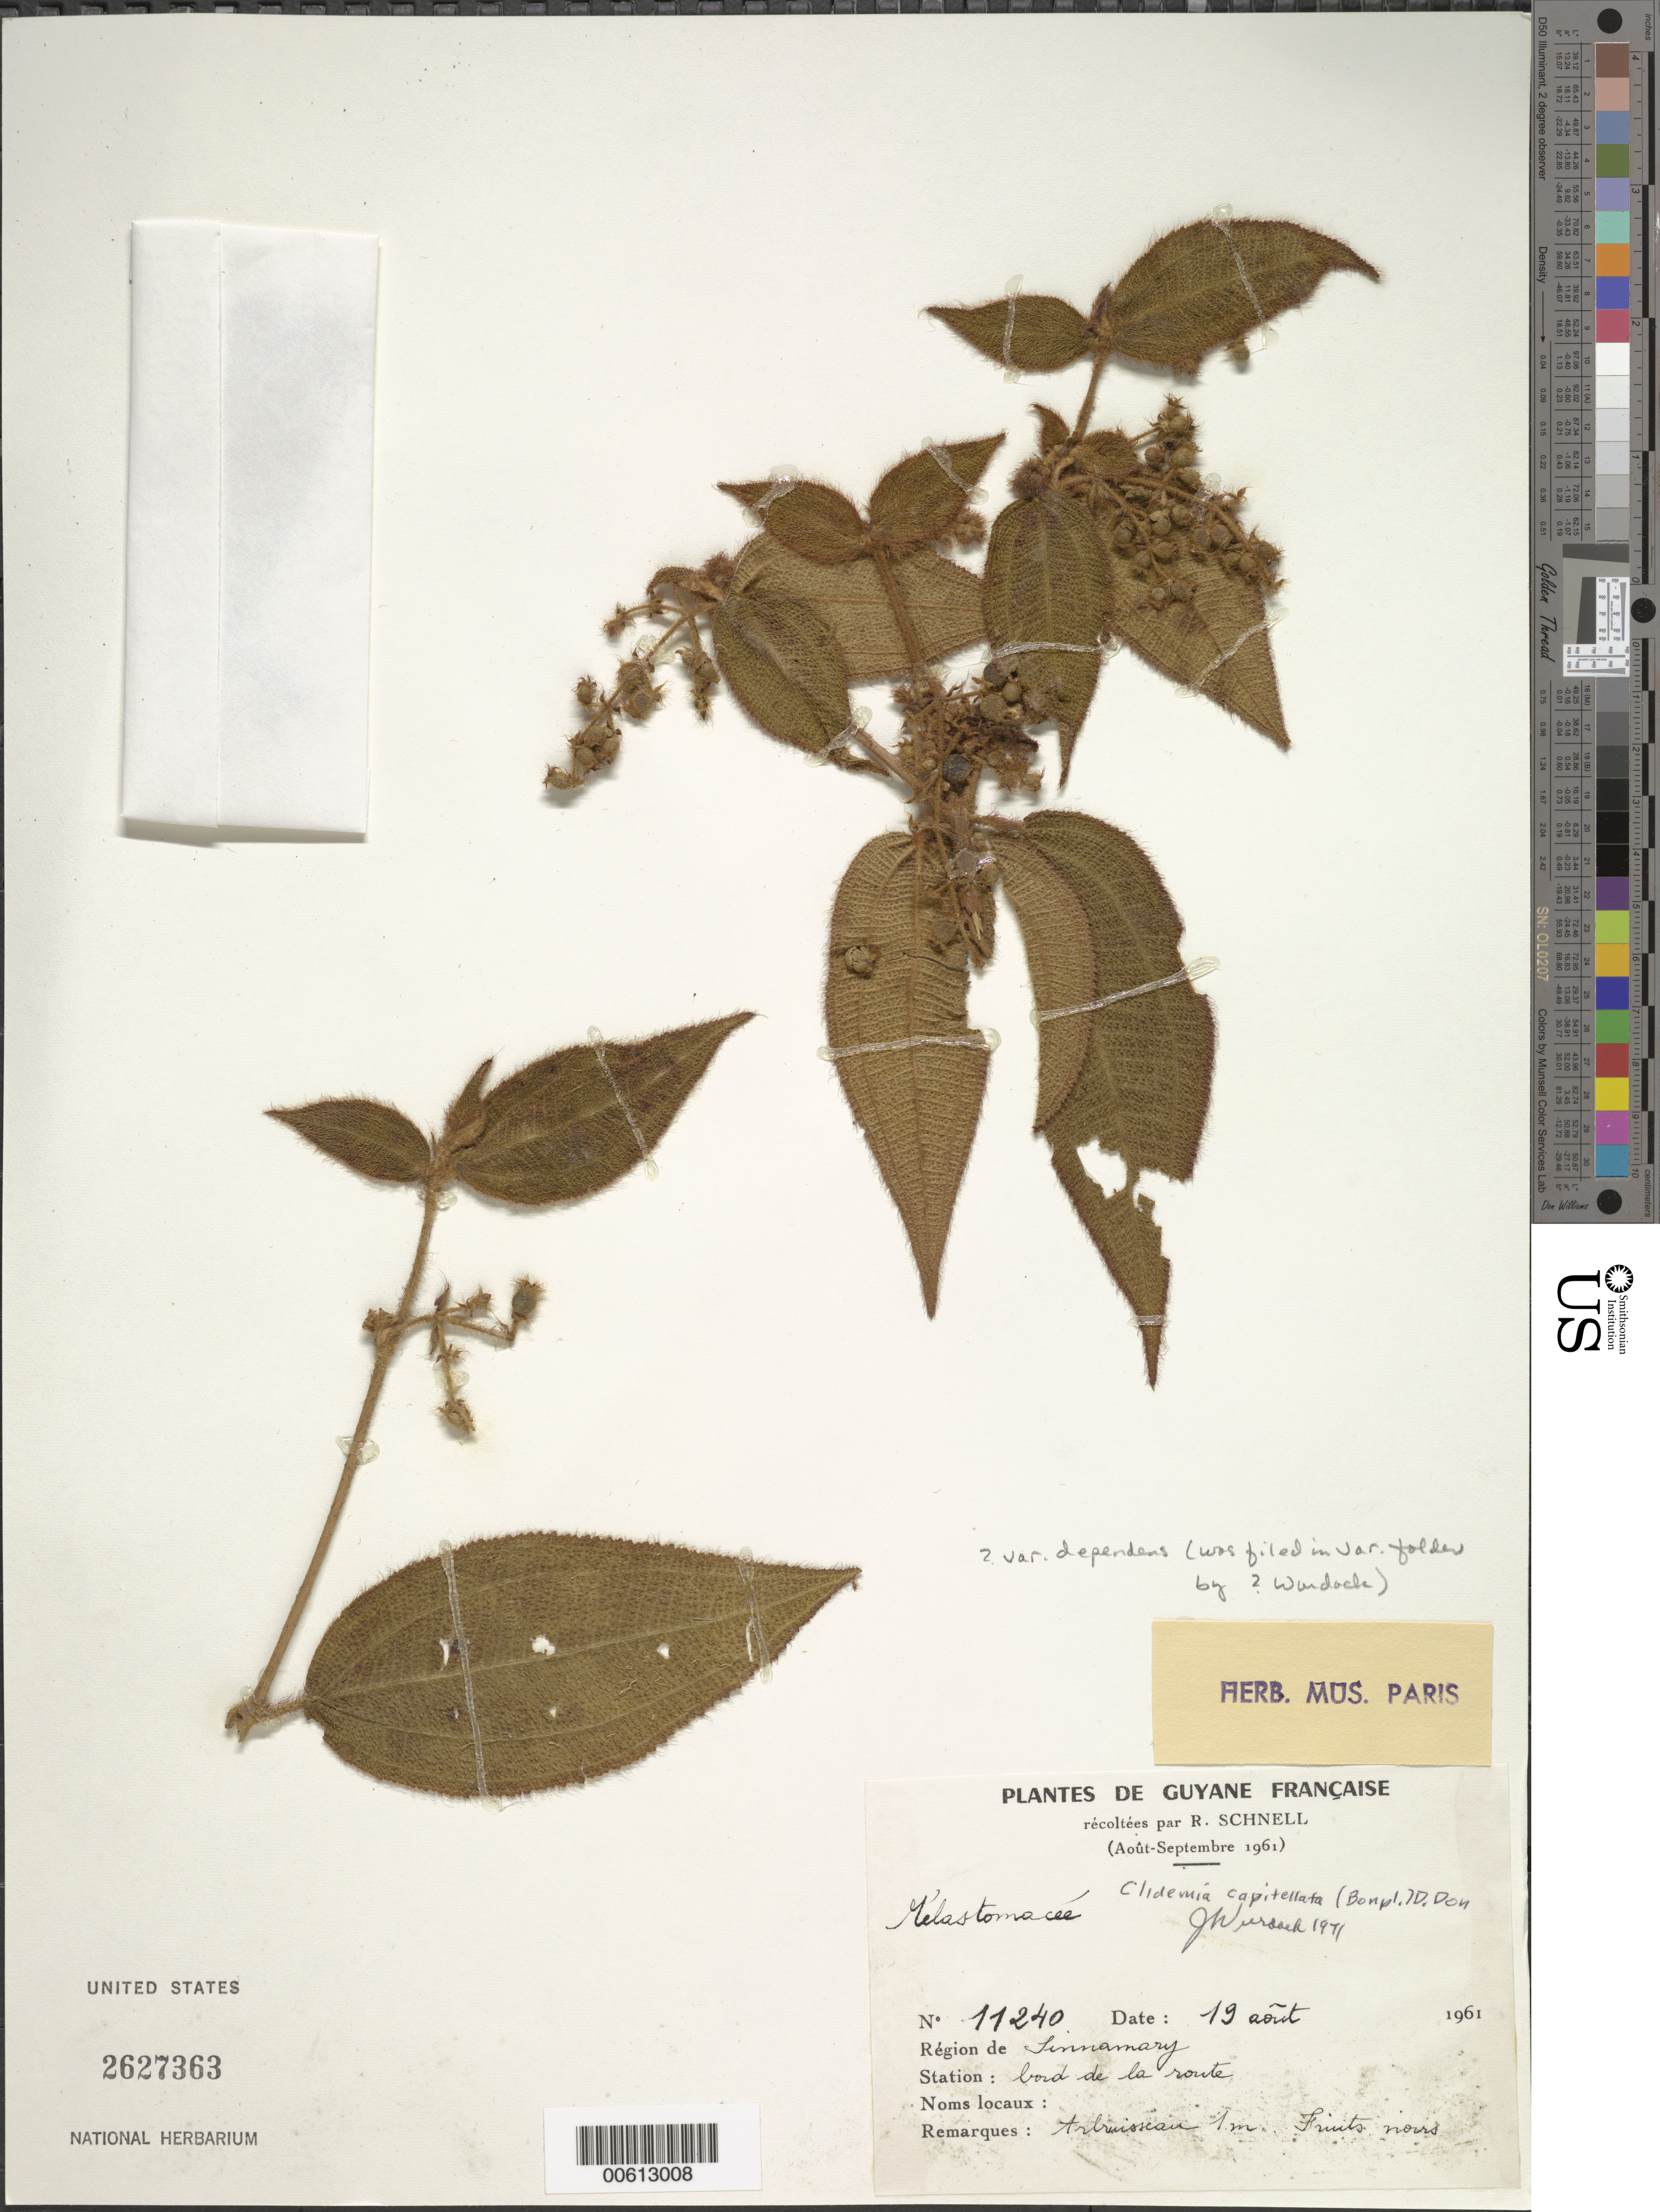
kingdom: Plantae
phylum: Tracheophyta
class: Magnoliopsida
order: Myrtales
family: Melastomataceae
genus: Clidemia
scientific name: Clidemia capitellata var. dependens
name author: (Pav. & D. Don) J.F. Macbr.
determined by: Wurdack, John J., (US), US (UNITED STATES)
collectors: R. A. Schnell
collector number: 11240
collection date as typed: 19-Aug-61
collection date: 1961-08-19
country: French Guiana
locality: Sinnamary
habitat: Bord de la route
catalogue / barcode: US 2627363